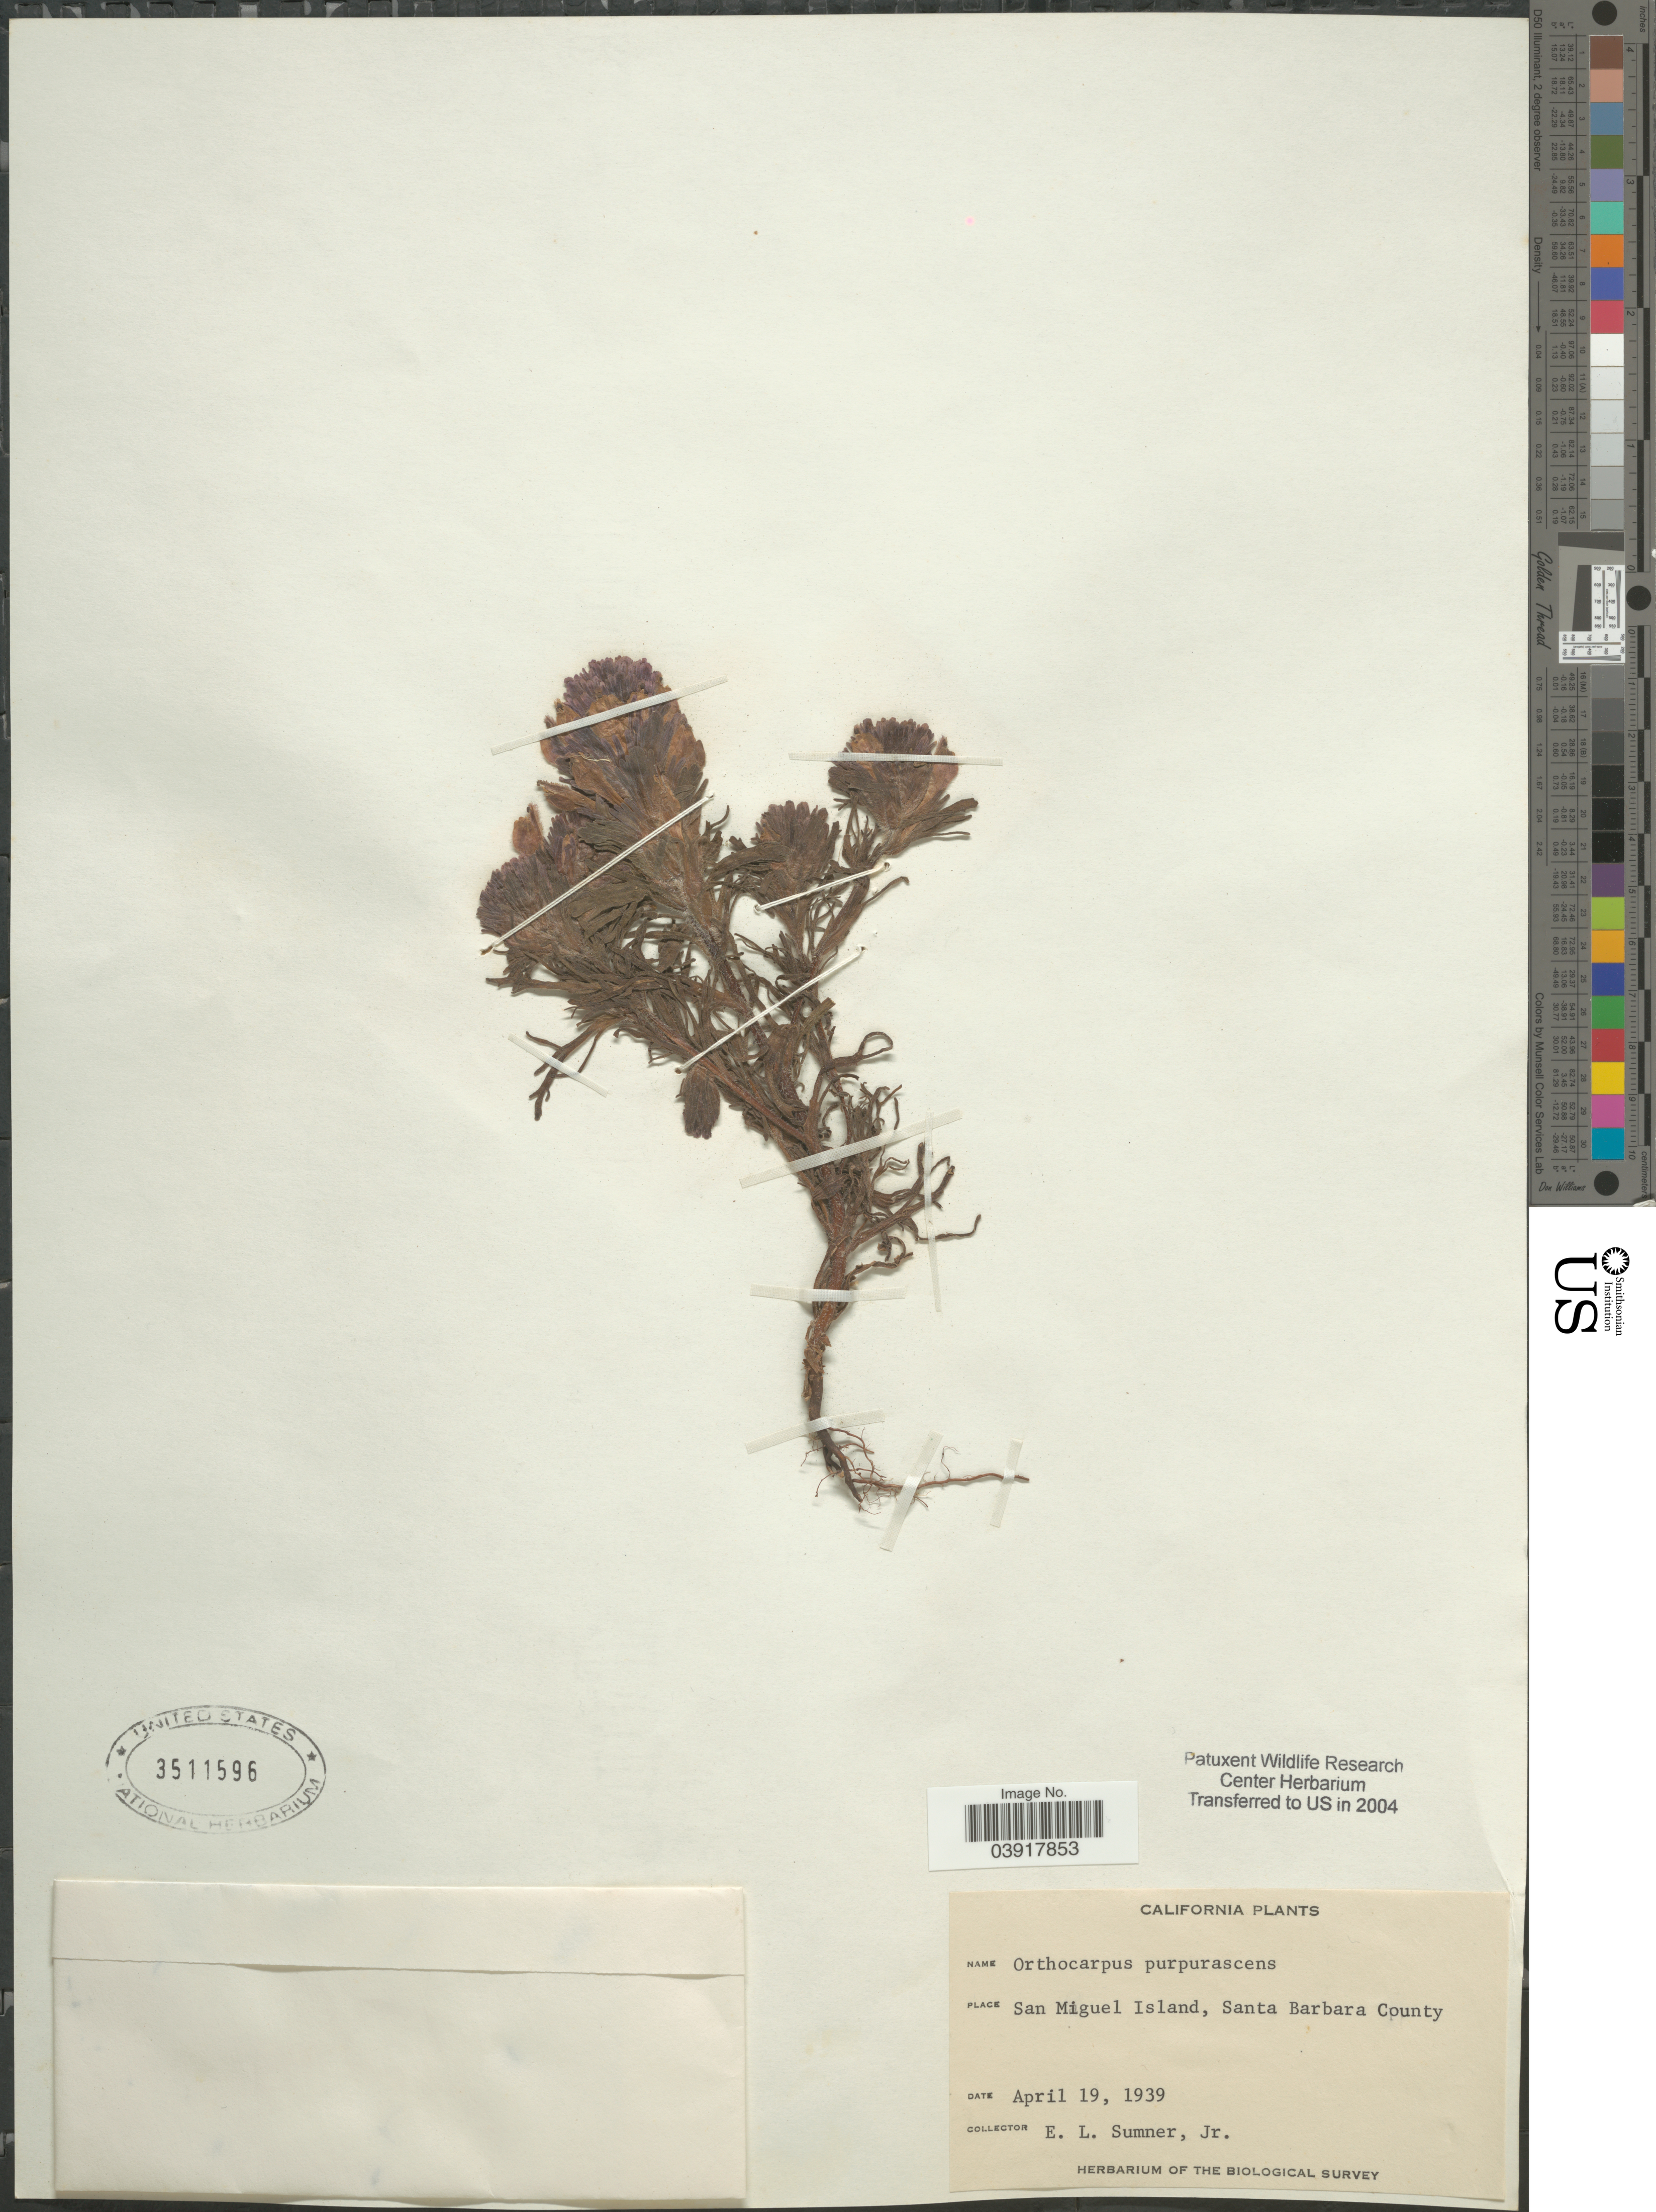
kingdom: Plantae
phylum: Tracheophyta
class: Magnoliopsida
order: Lamiales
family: Orobanchaceae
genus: Orthocarpus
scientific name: Orthocarpus purpurascens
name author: Benth.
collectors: E. Sumner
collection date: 1939-04-19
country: United States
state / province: California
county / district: Santa Barbara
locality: San Miguel Island, Santa Barbara County.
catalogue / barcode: US 3511596